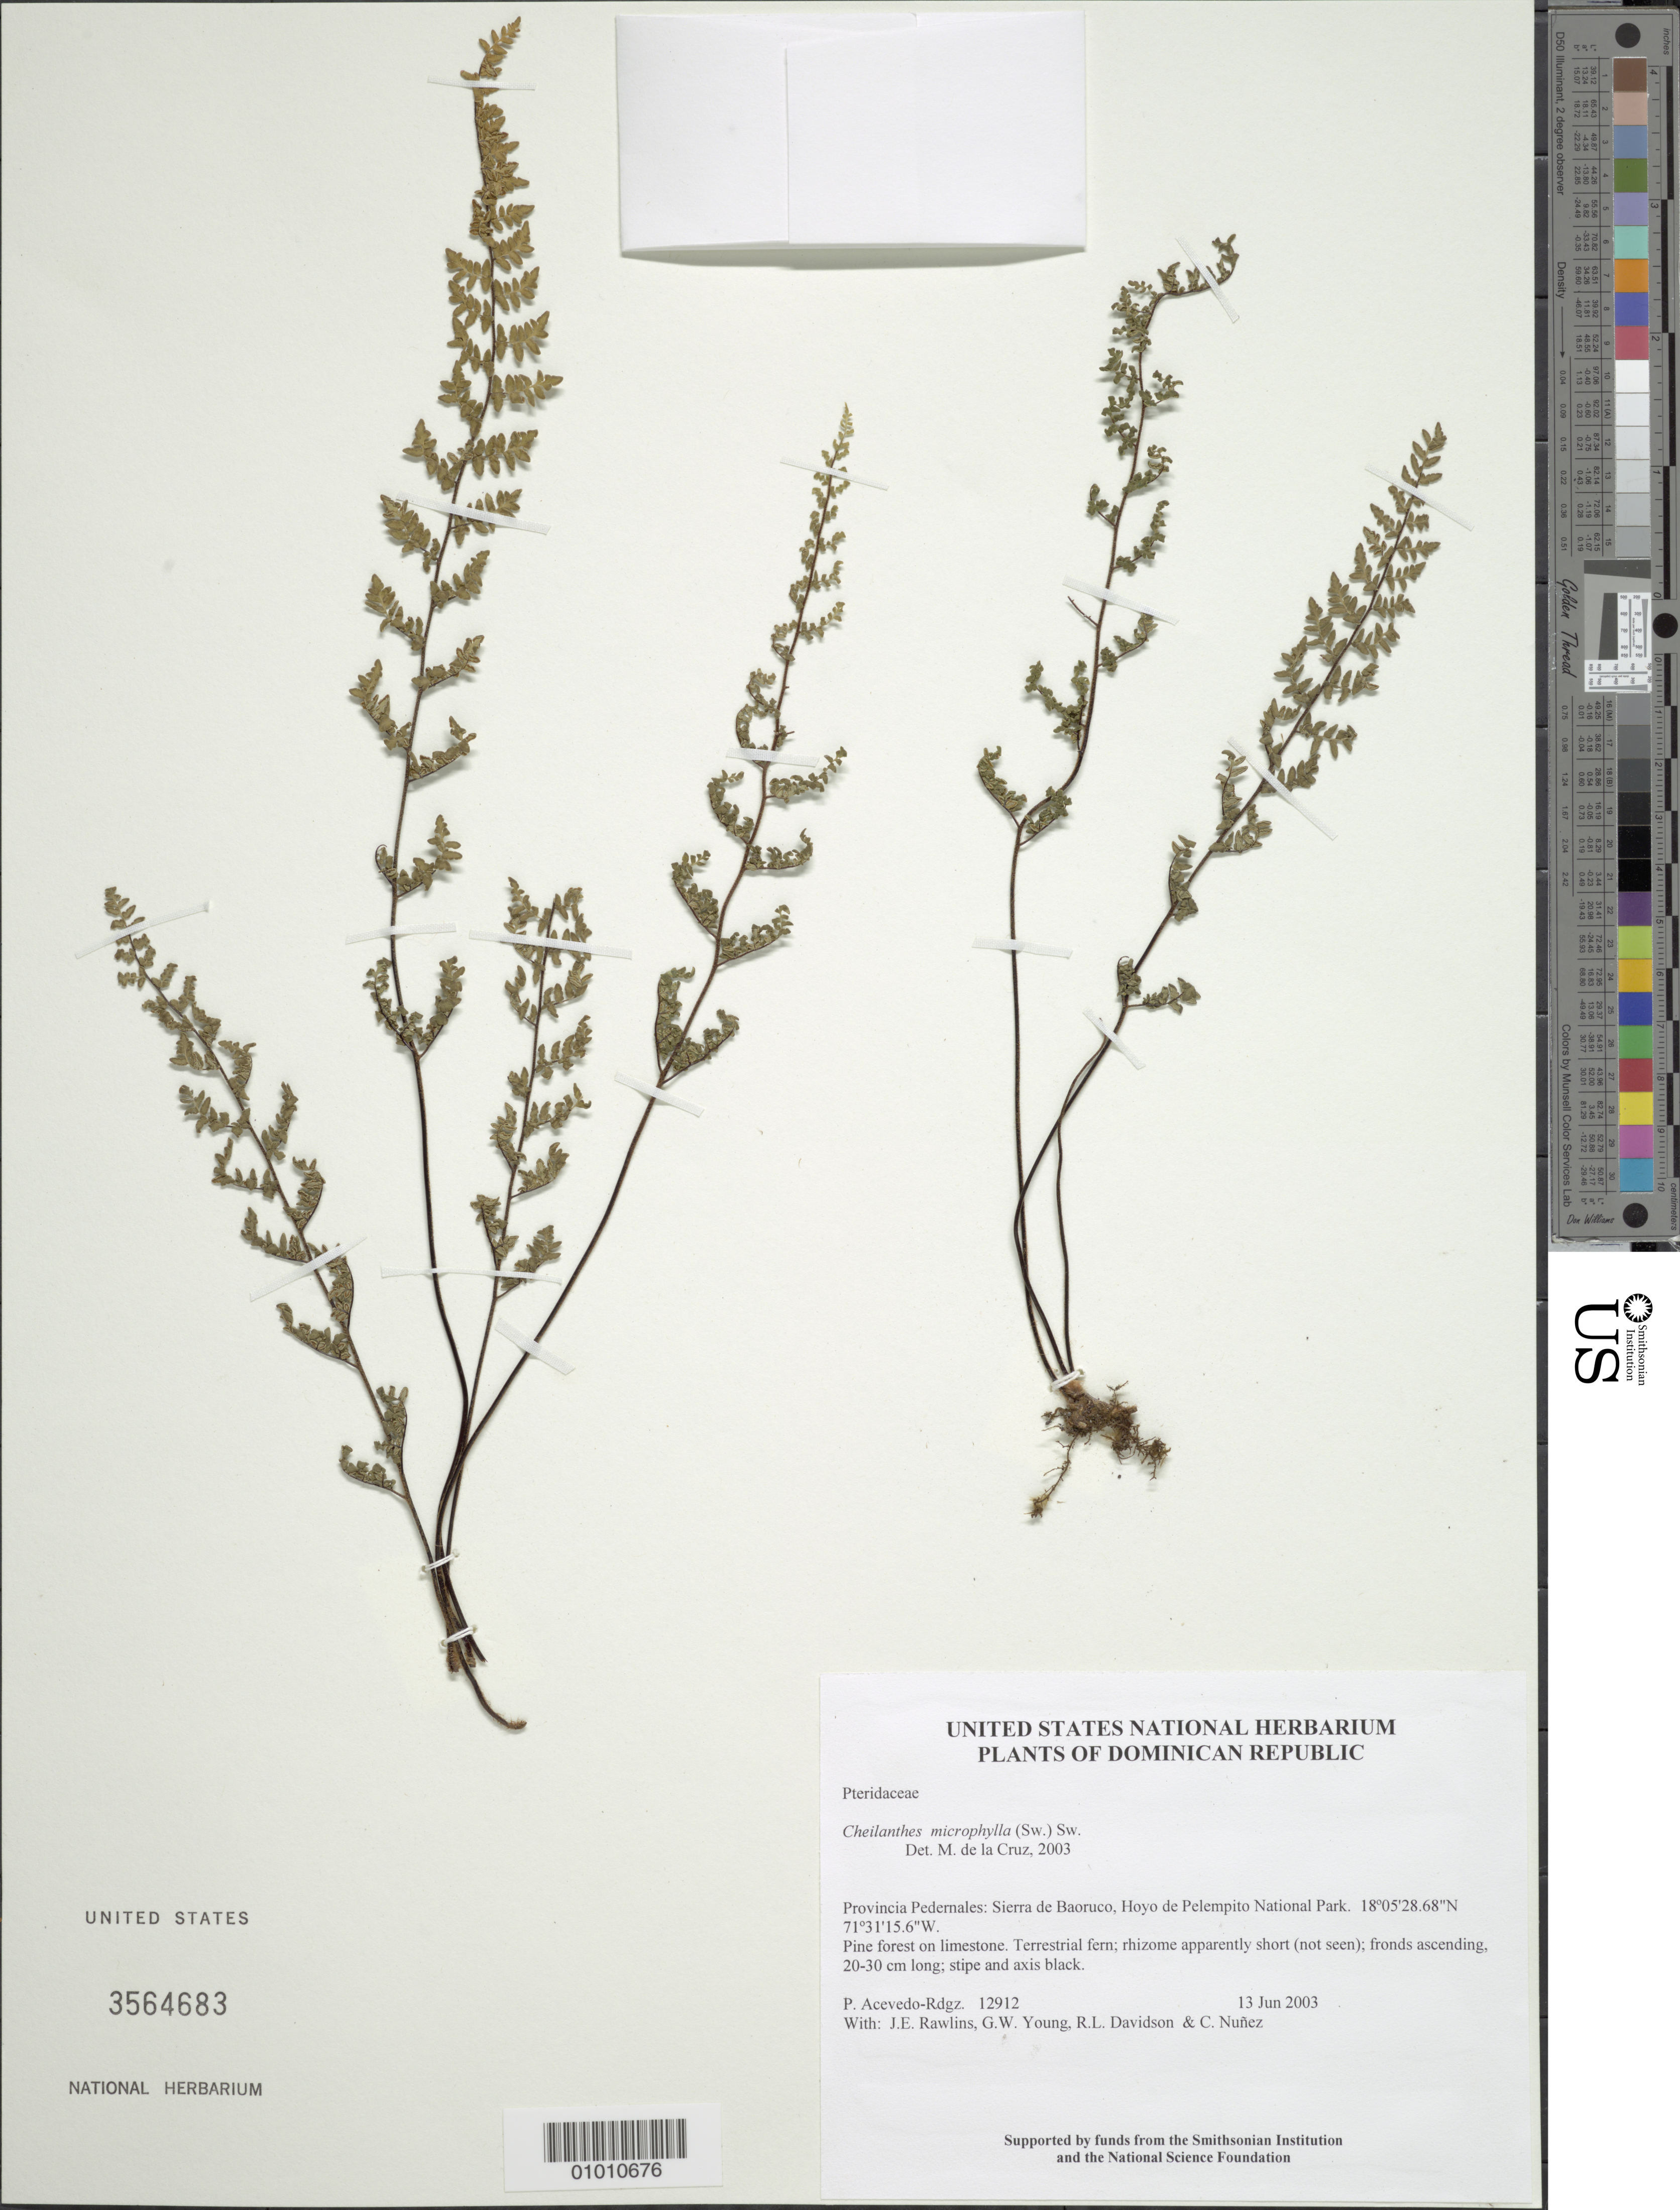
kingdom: Plantae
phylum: Tracheophyta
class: Polypodiopsida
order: Polypodiales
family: Pteridaceae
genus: Myriopteris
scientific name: Myriopteris microphylla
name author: (Sw.) Grusz & Windham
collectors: P. Acevedo-Rodr., J. Rawlins, G. Young, R. Davidson & C. Nunez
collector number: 12912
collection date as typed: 13 Jun 2003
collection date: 2003-06-13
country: Dominican Republic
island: Hispaniola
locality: Provincia Pedernales: Sierra de Baoruco, Hoyo de Pelempito National Park.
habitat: Pine forest on limestone.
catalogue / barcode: US 3564683